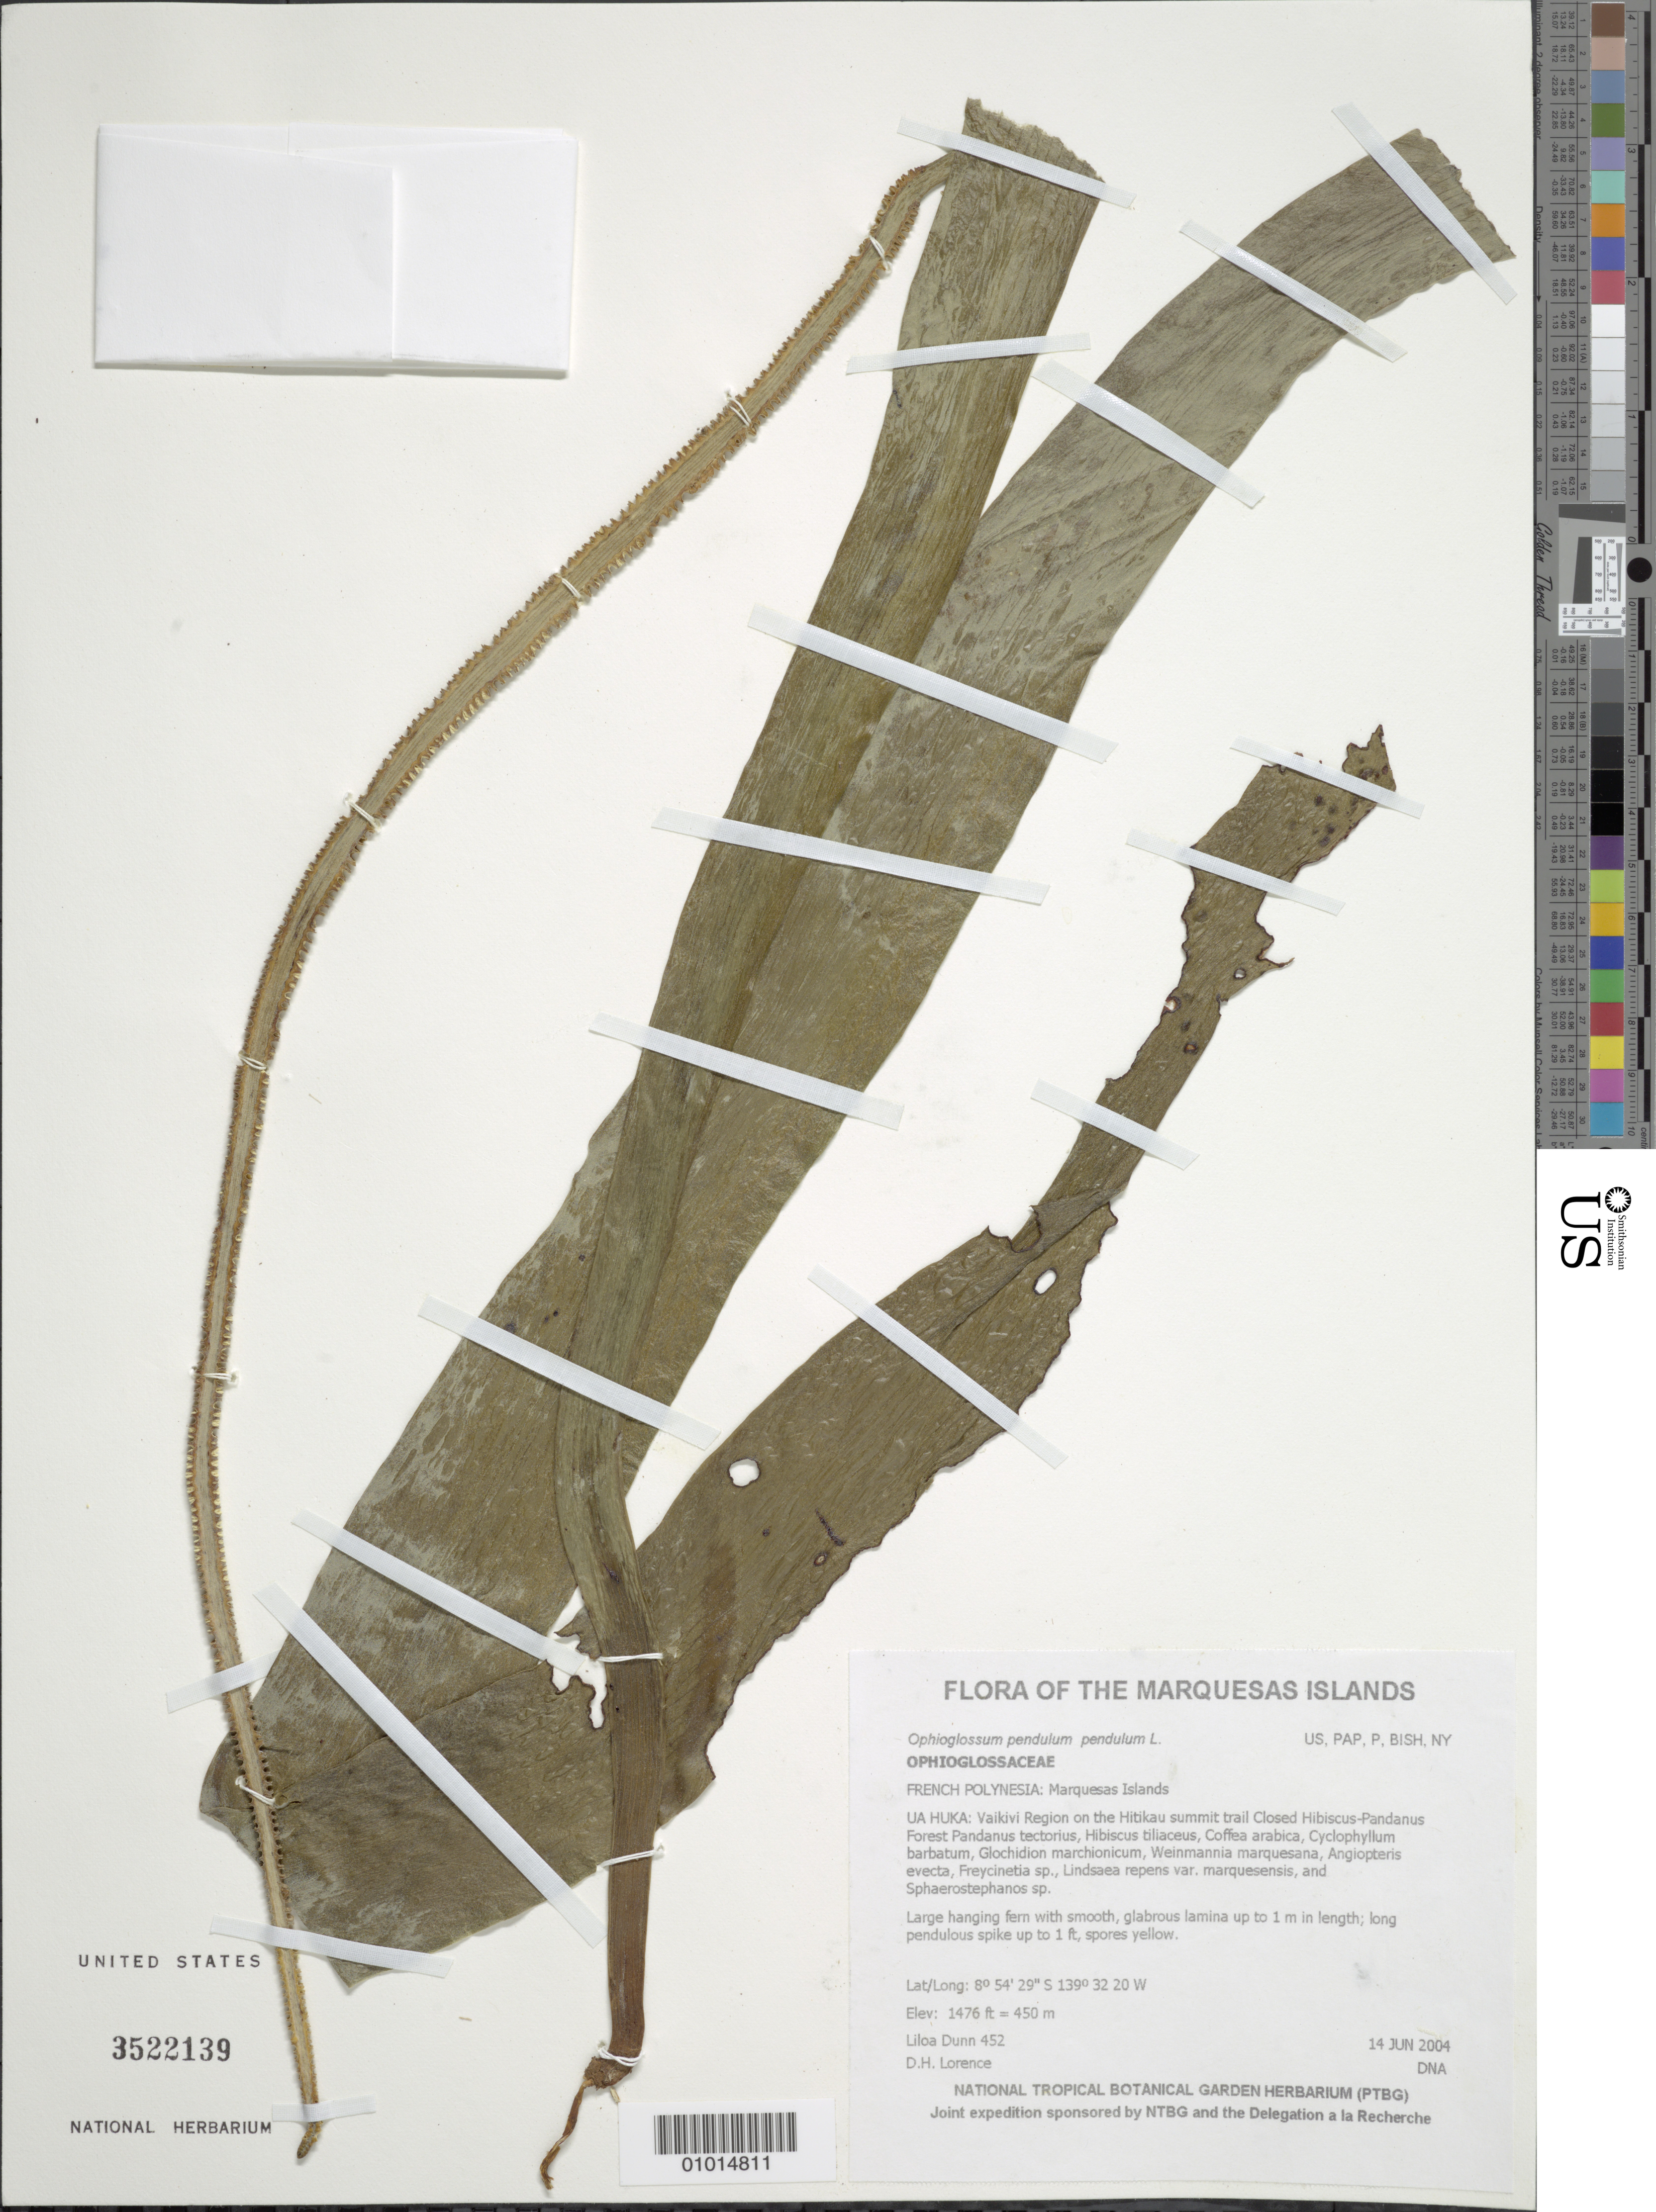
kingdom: Plantae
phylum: Tracheophyta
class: Polypodiopsida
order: Ophioglossales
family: Ophioglossaceae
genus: Ophioderma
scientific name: Ophioderma pendulum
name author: (L.) C. Presl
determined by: Wagner, W. L., (BOT), Smithsonian Institution - National Museum of Natural History (UNITED STATES)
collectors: L. Dunn & D. Lorence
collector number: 452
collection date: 2004-06-14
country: French Polynesia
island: Ua Huka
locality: Vaikivi Region on the Hitikau summit trail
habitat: Closed Hibiscus - Pandanus forest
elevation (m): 450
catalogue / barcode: US 3522139